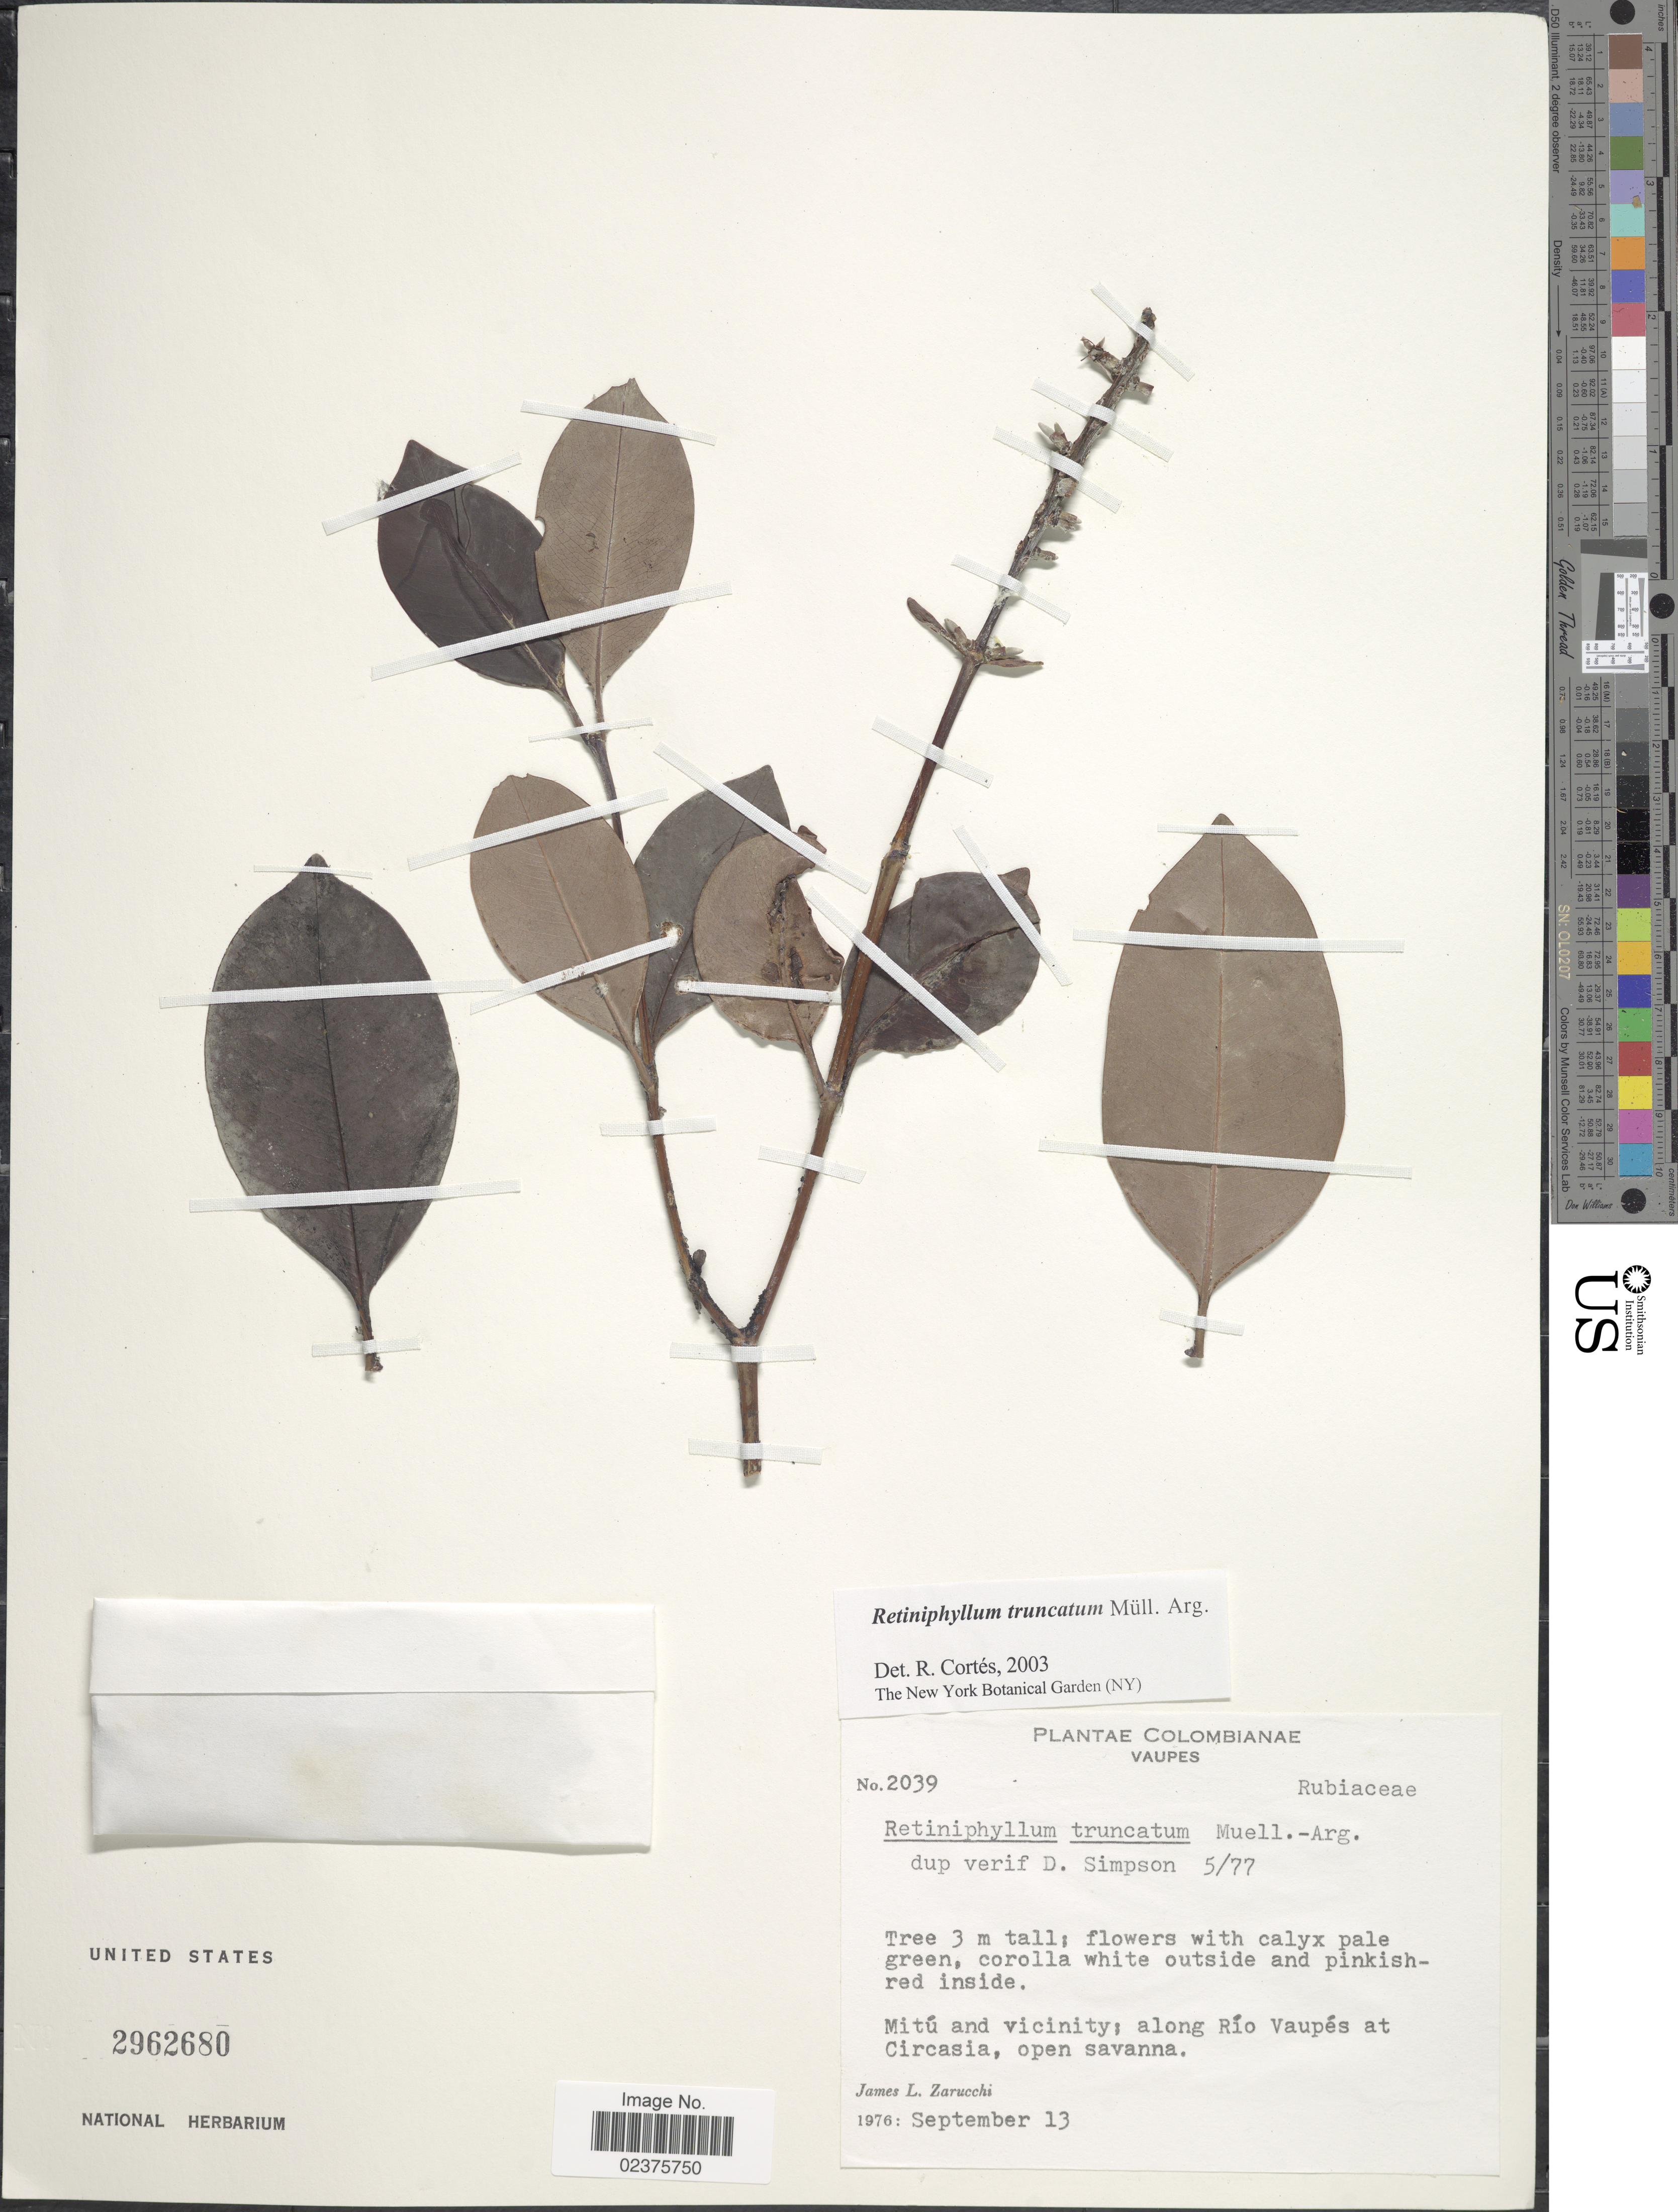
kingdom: Plantae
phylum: Tracheophyta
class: Magnoliopsida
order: Gentianales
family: Rubiaceae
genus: Retiniphyllum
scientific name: Retiniphyllum truncatum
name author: Müll. Arg.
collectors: J. L. Zarucchi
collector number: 2039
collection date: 1976-09-13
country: Colombia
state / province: Vaupés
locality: Mitu and vicinity; along Rio Vaupes et Circasia, open savanna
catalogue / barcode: US 2962680